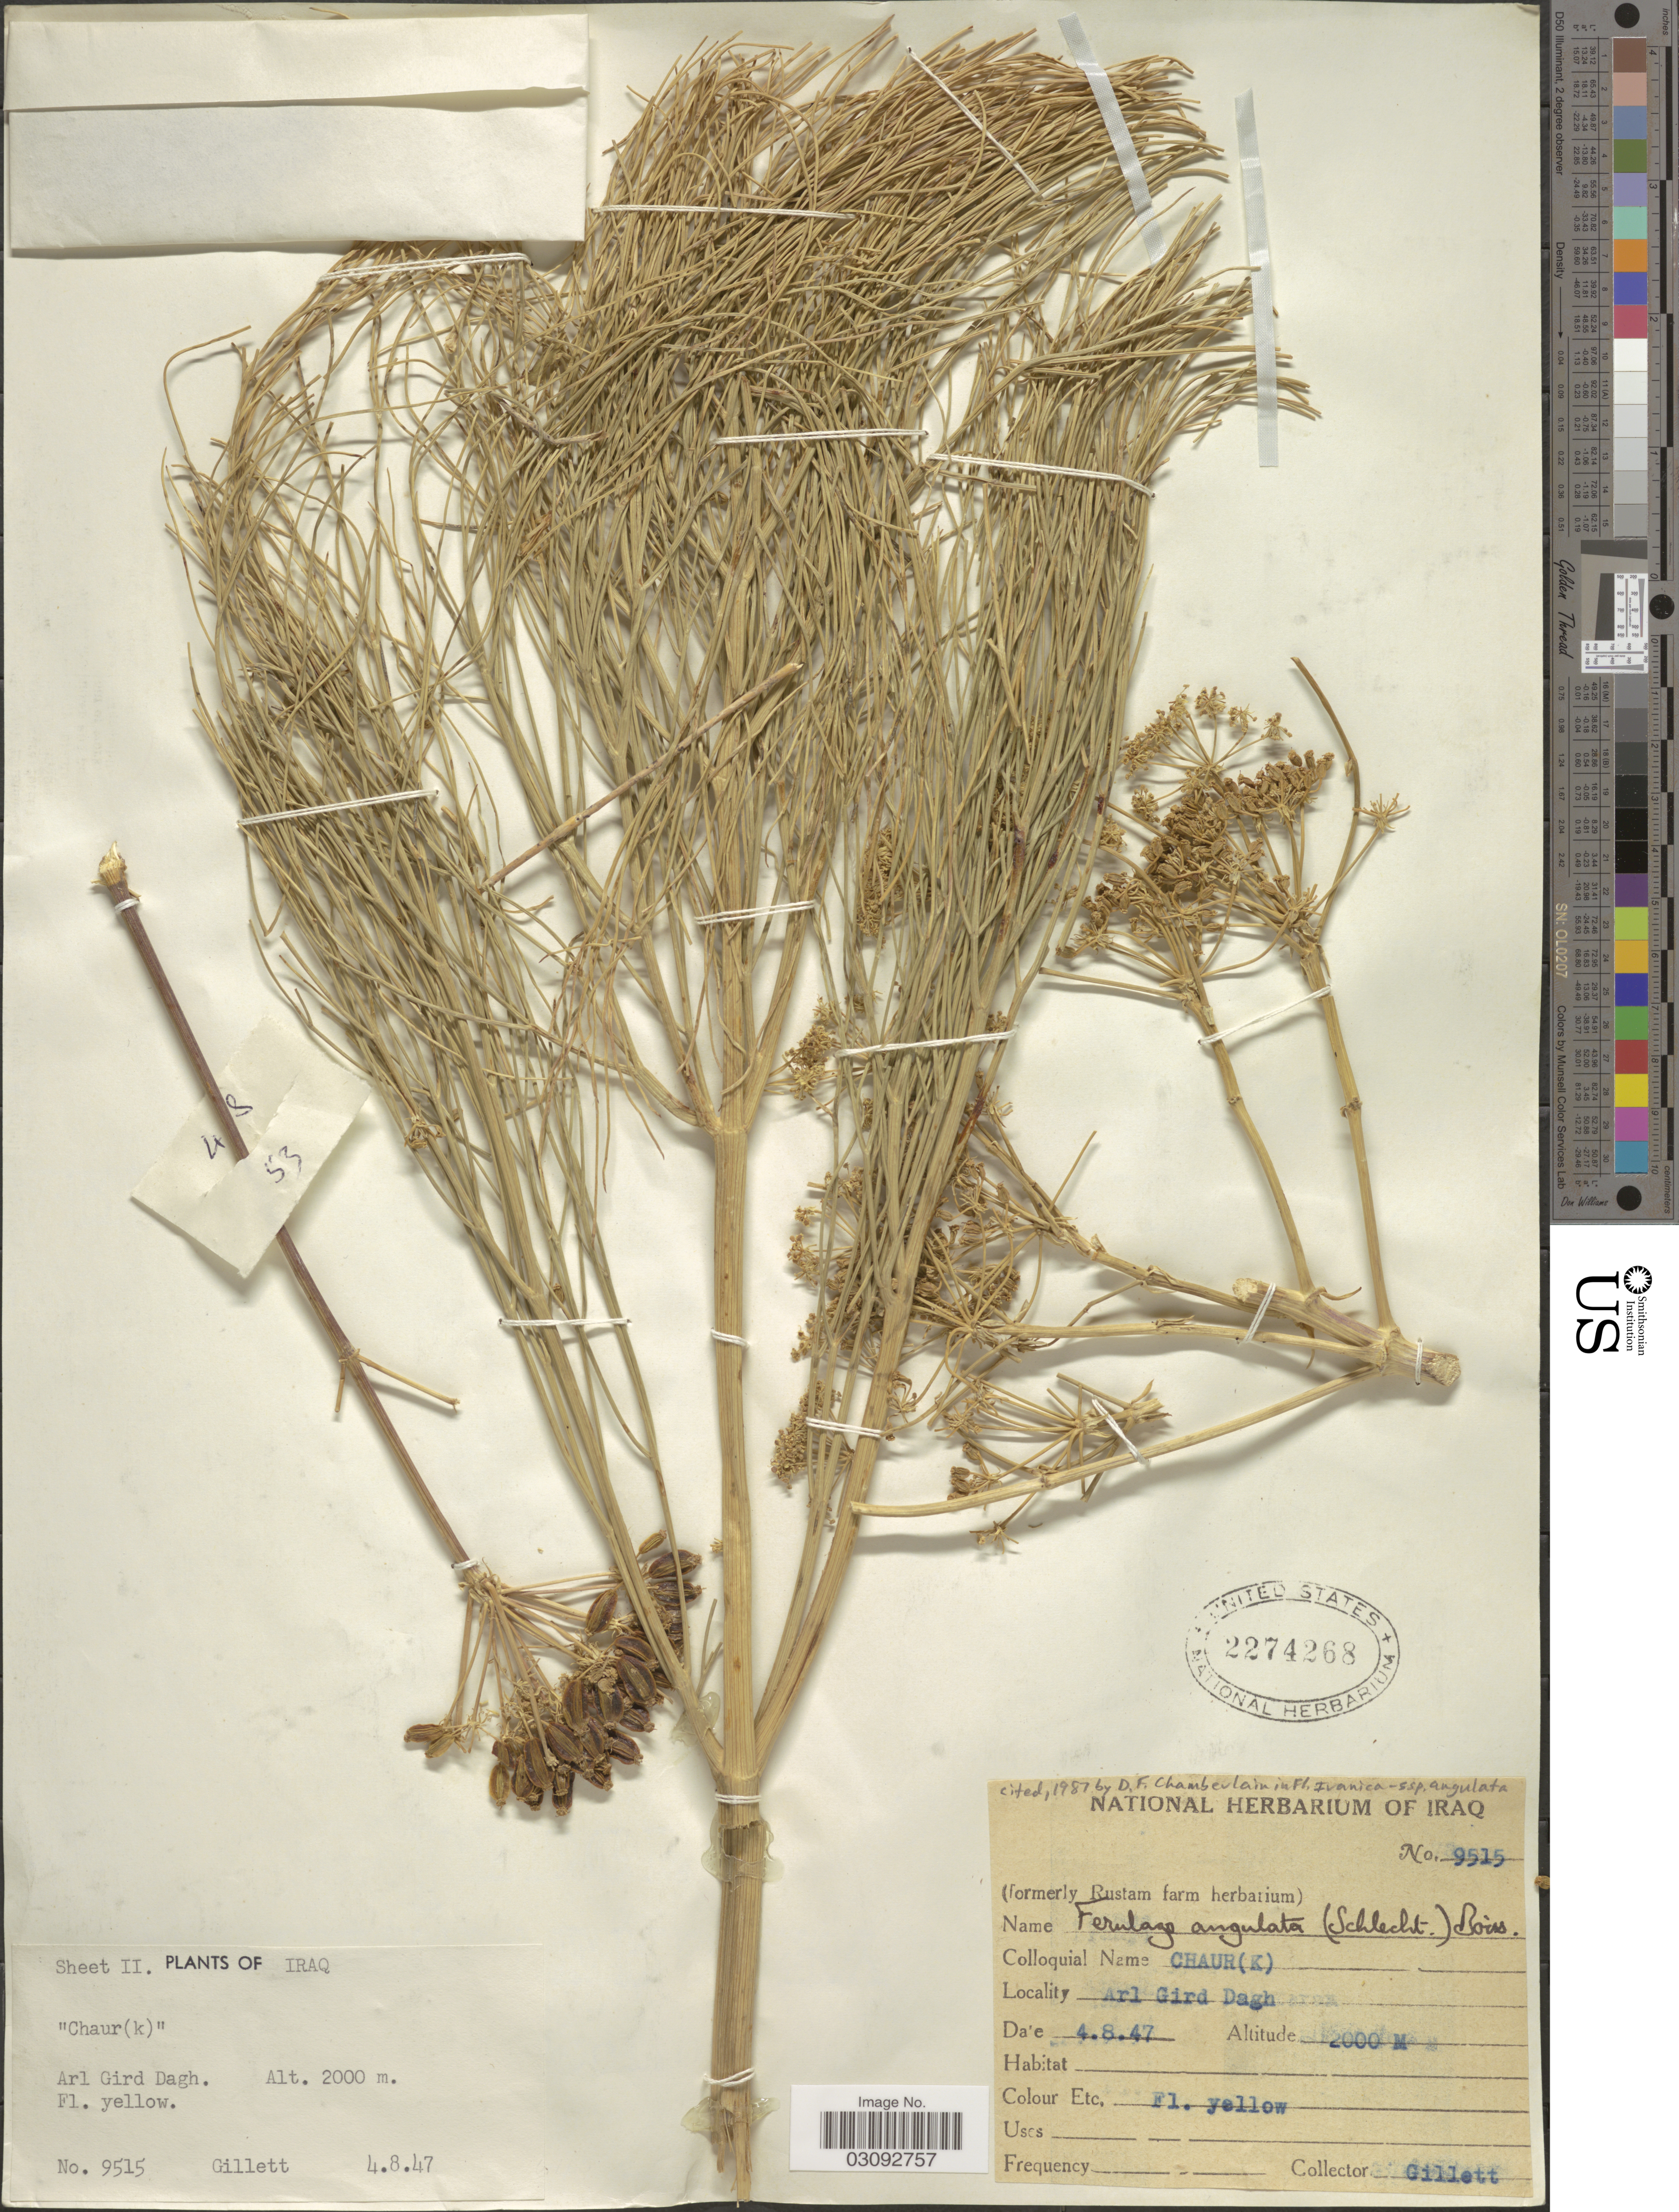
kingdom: Plantae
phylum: Tracheophyta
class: Magnoliopsida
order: Apiales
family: Apiaceae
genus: Ferulago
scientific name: Ferulago angulata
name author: (Schltdl.) Boiss.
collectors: Gillett, --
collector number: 9515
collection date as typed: Transcribed d/m/y: 4/8/47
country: Iraq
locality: Arl Gird Dagh.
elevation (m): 2000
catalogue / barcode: US 2274268